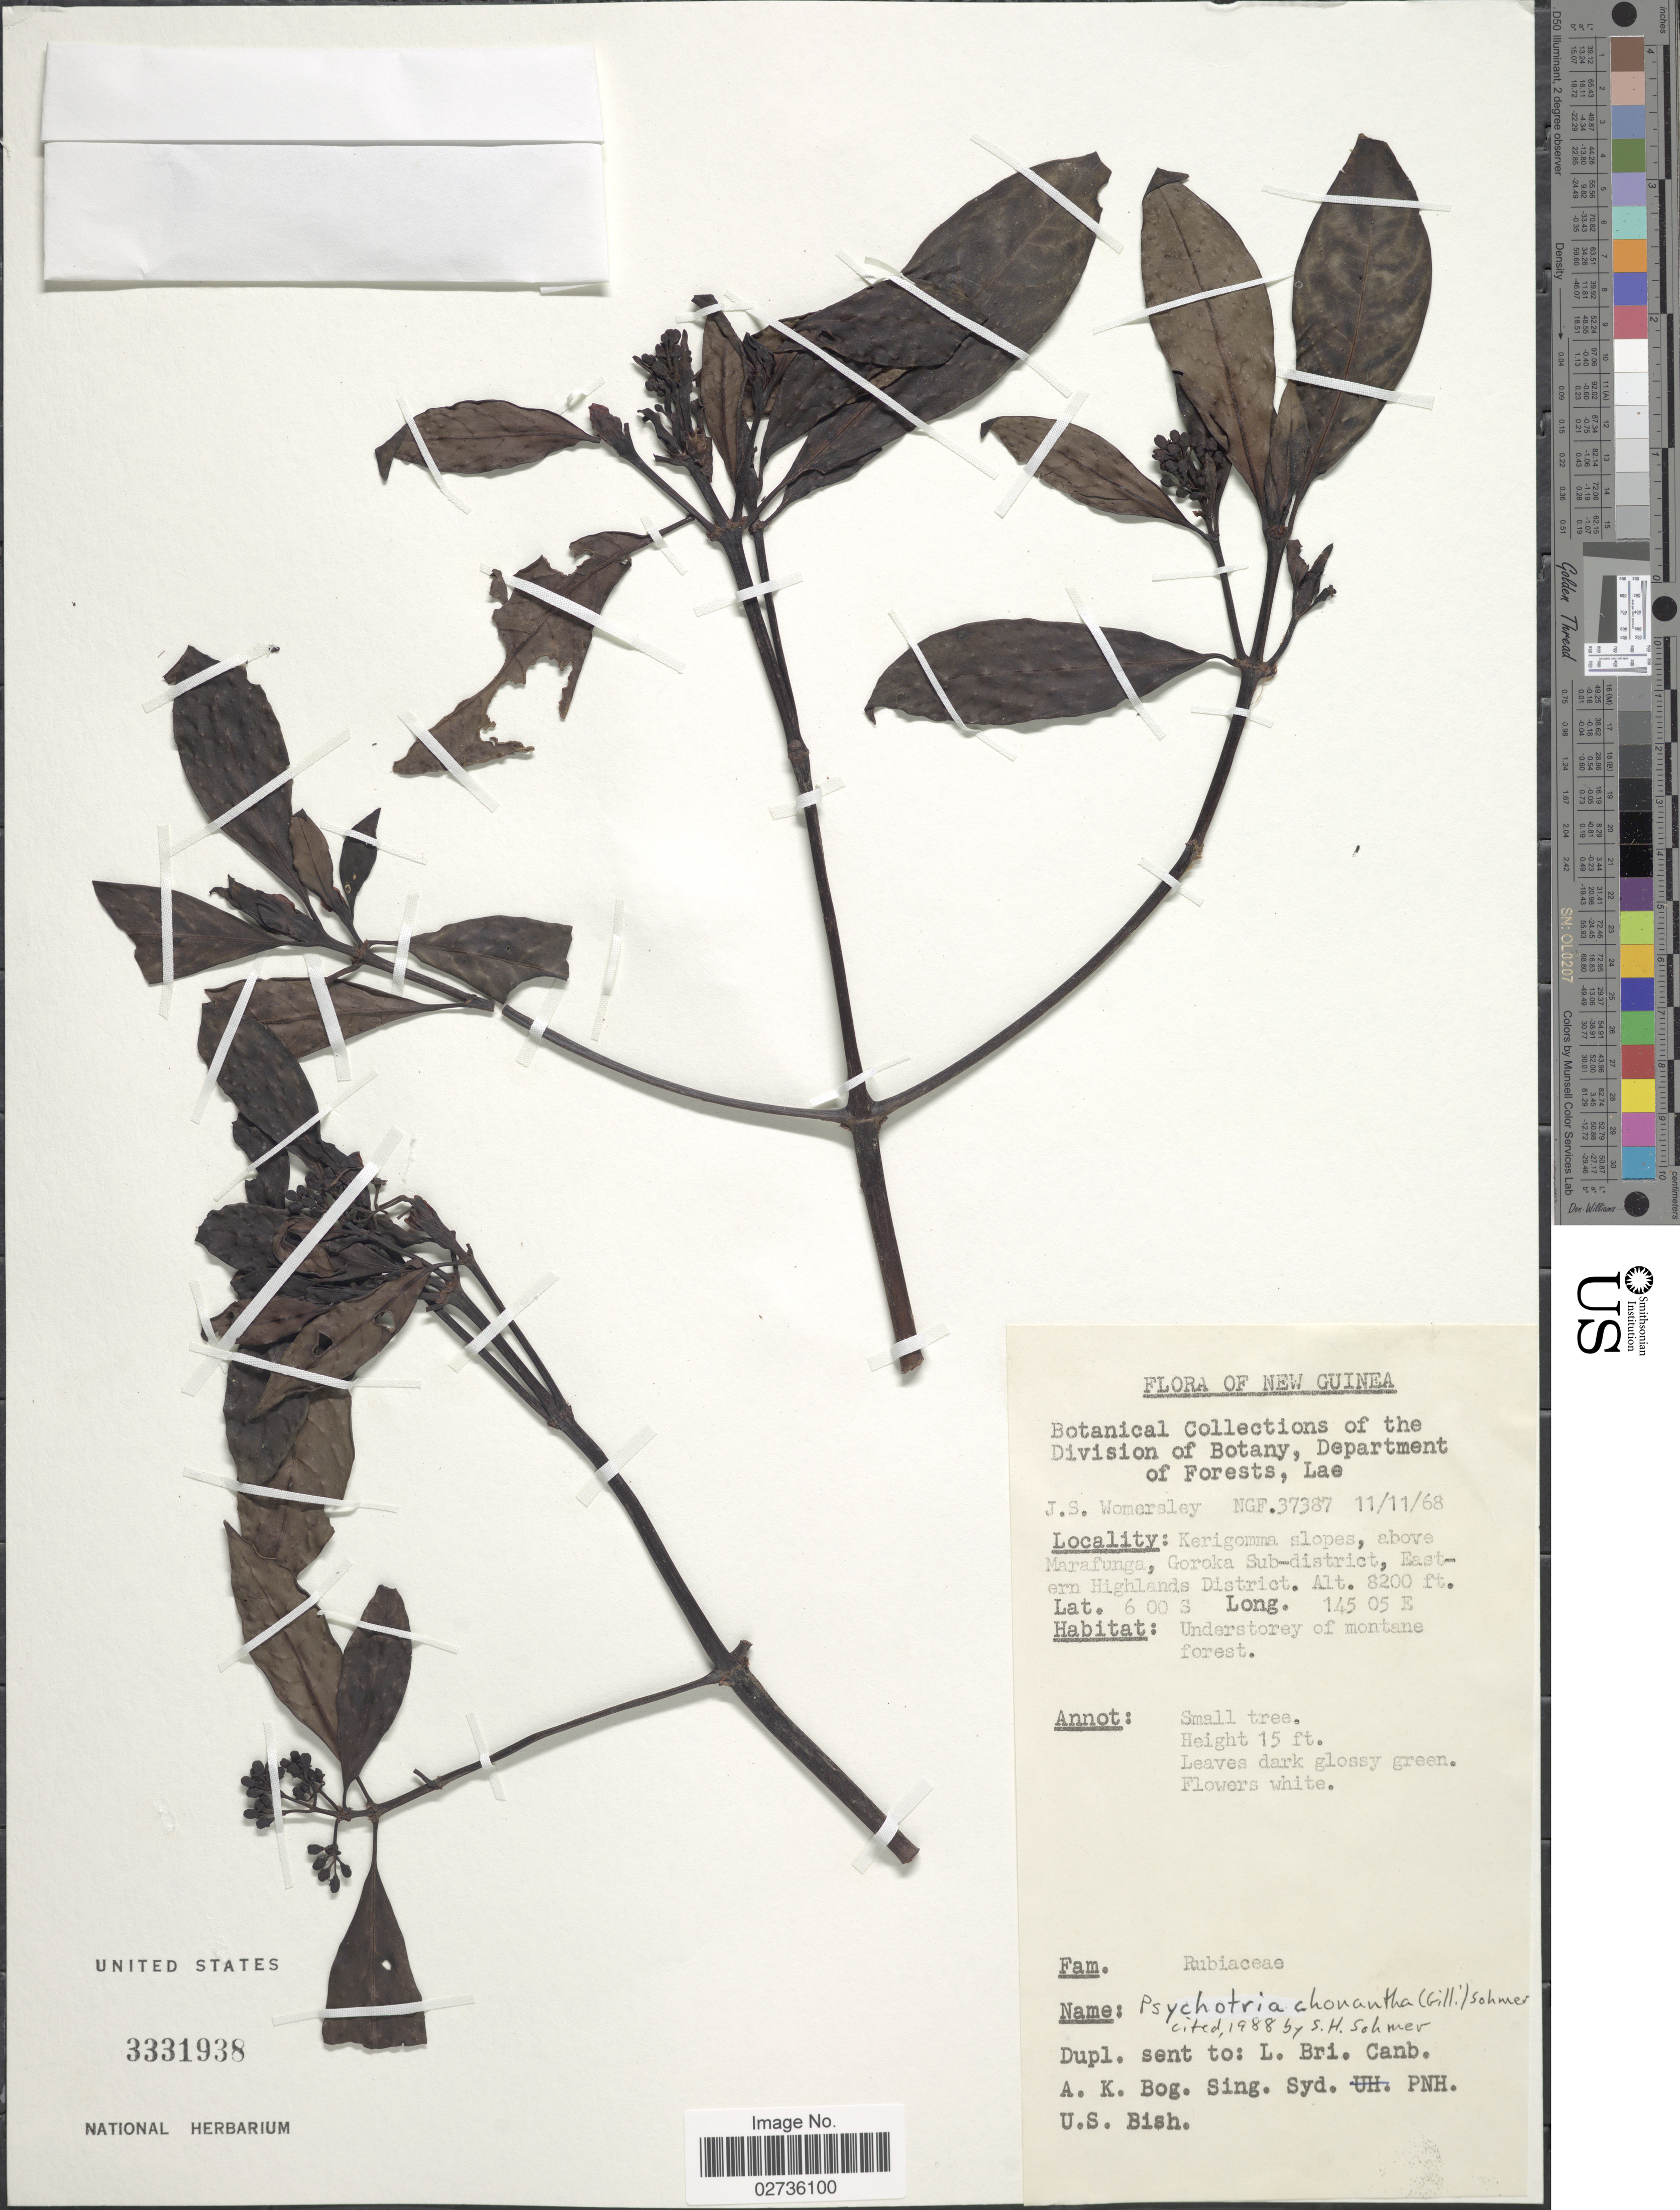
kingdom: Plantae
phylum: Tracheophyta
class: Magnoliopsida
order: Gentianales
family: Rubiaceae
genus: Psychotria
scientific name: Psychotria chonantha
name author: (Gilli) Sohmer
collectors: J. S. Womersley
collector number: NGF 37387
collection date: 1968-11-11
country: Papua New Guinea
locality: New Guinea. Kerigomma slopes, above Marafunga, Goroka Sub-district, Eastern Highlands District.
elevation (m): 2499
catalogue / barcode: US 3331938